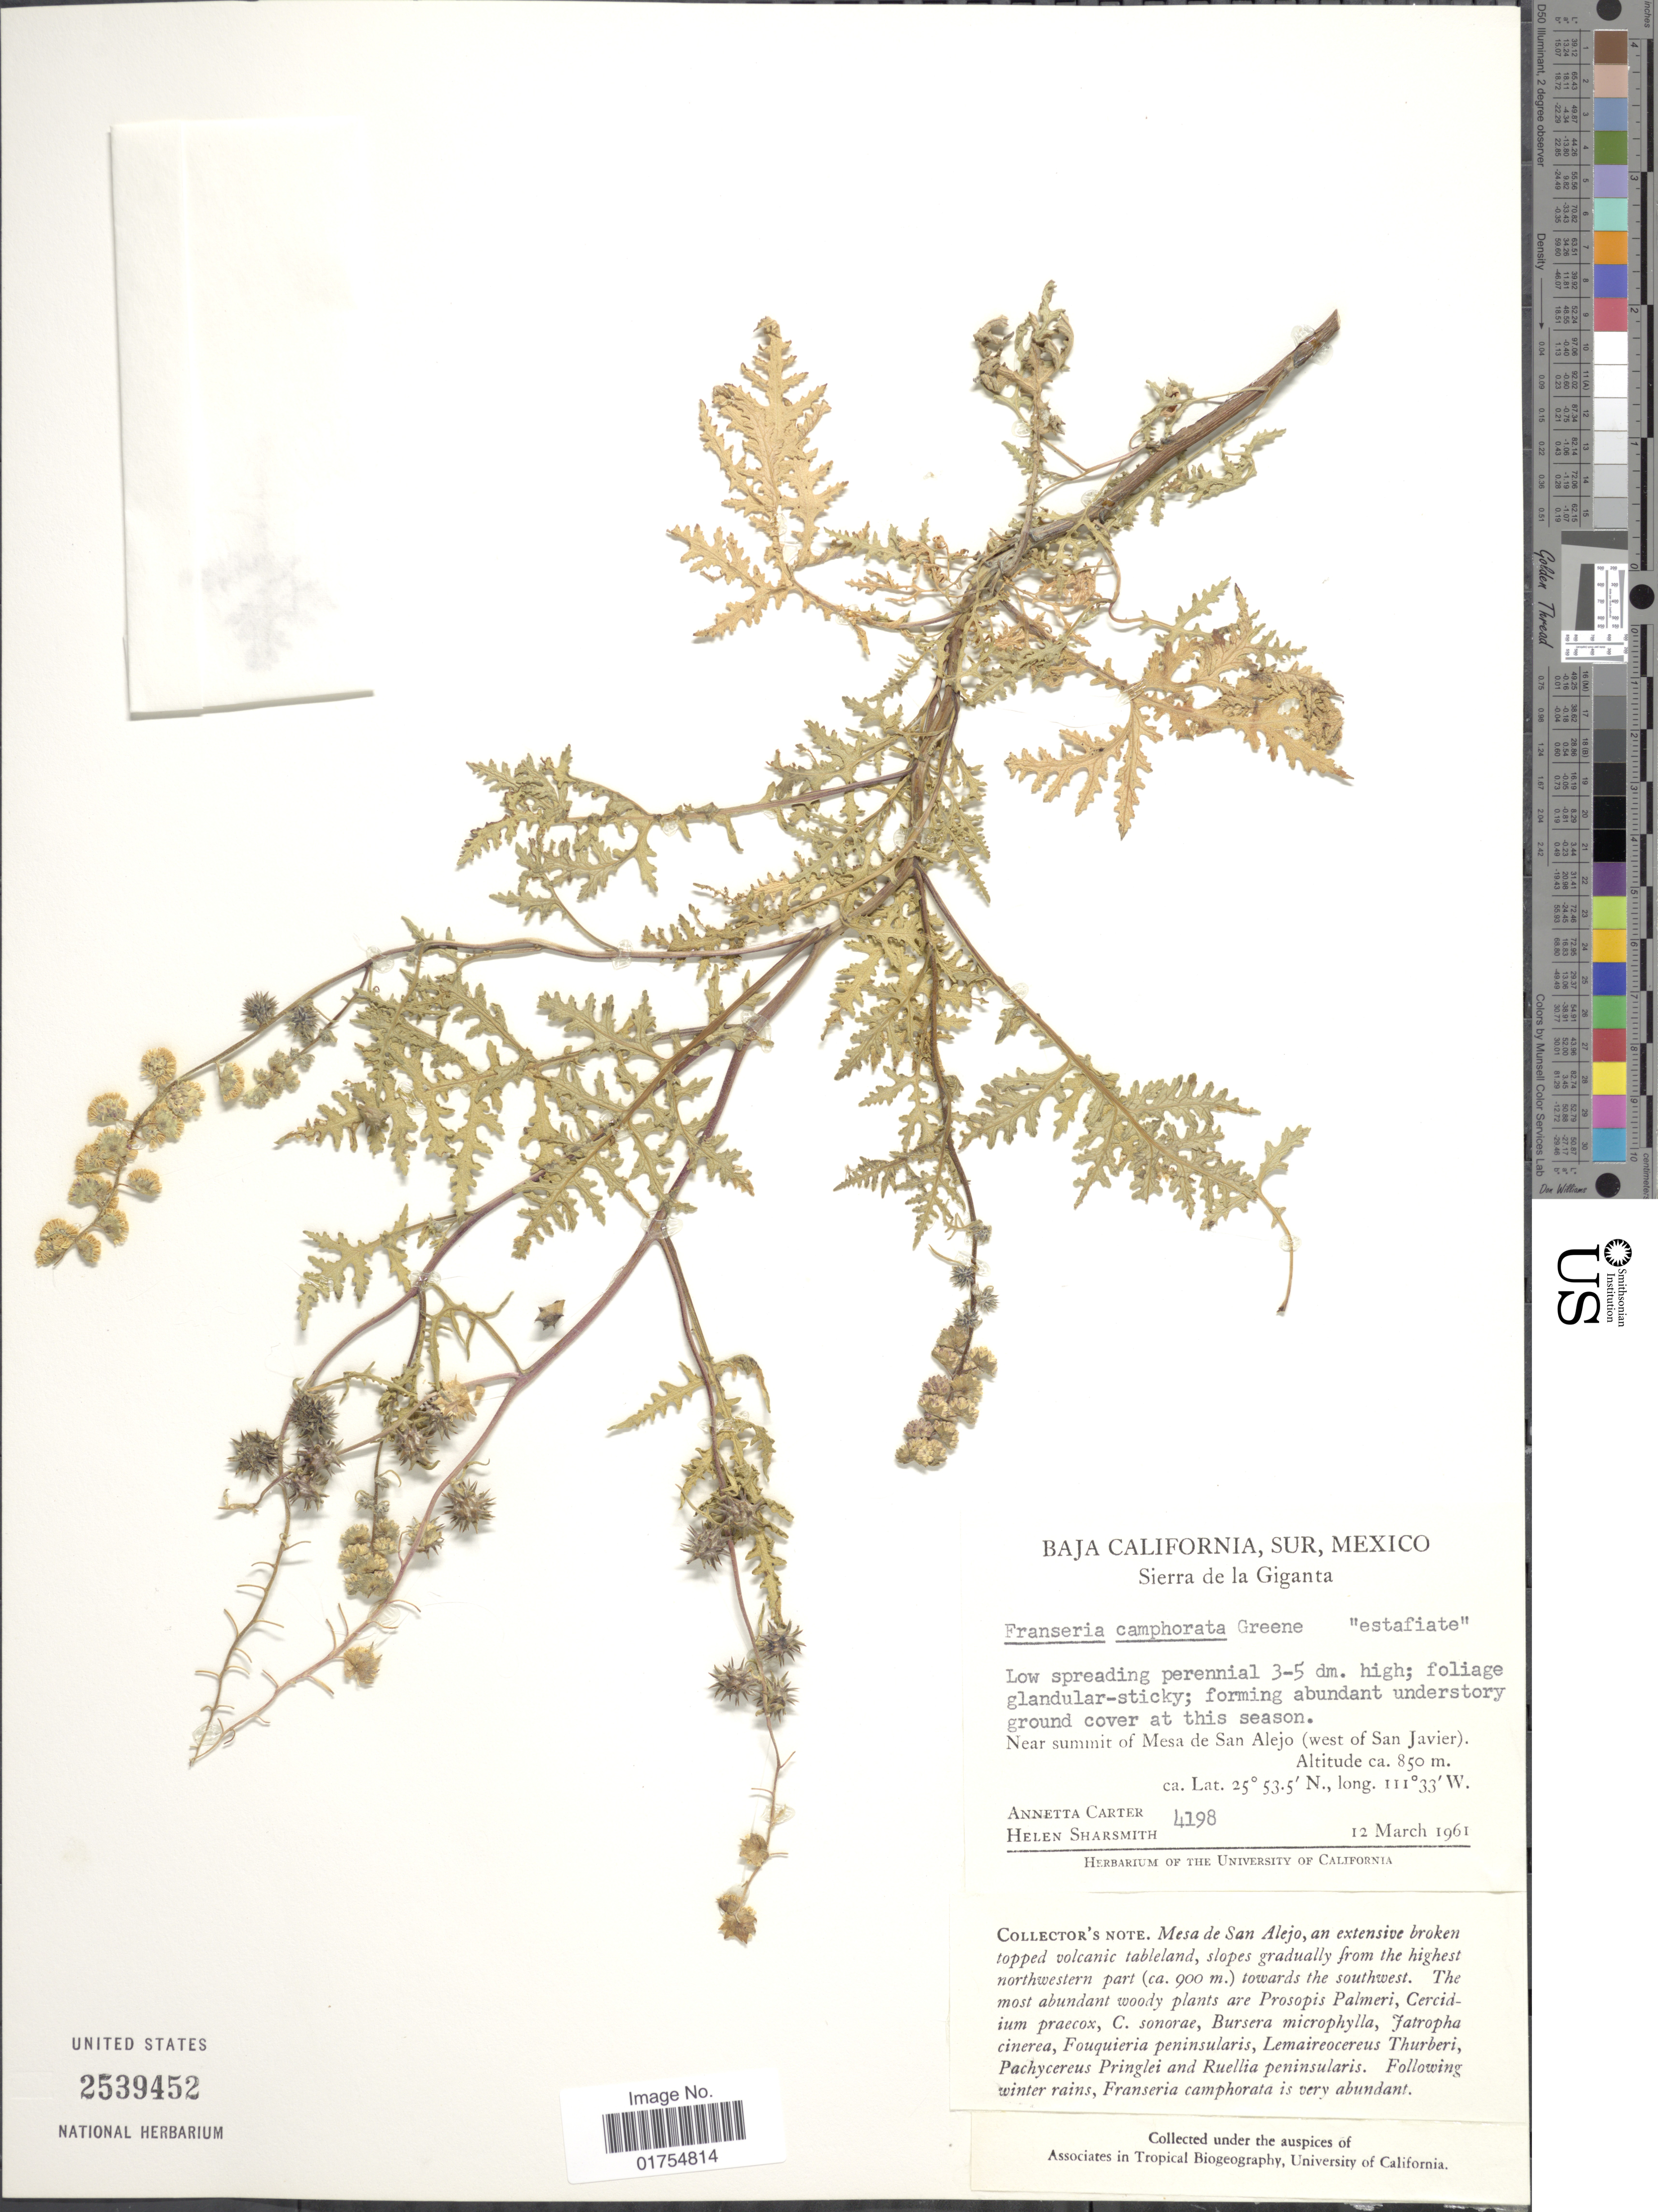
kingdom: Plantae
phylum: Tracheophyta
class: Magnoliopsida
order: Asterales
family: Asteraceae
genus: Franseria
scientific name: Franseria camphorata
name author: Greene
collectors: A. M. Carter & H. Sharsmith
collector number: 4198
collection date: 1961-03-12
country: Mexico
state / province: Baja California Sur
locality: Sierra de la Giganta. Near summit of Mesa de San Alejo (west of San Javier)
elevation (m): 850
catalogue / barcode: US 2539452